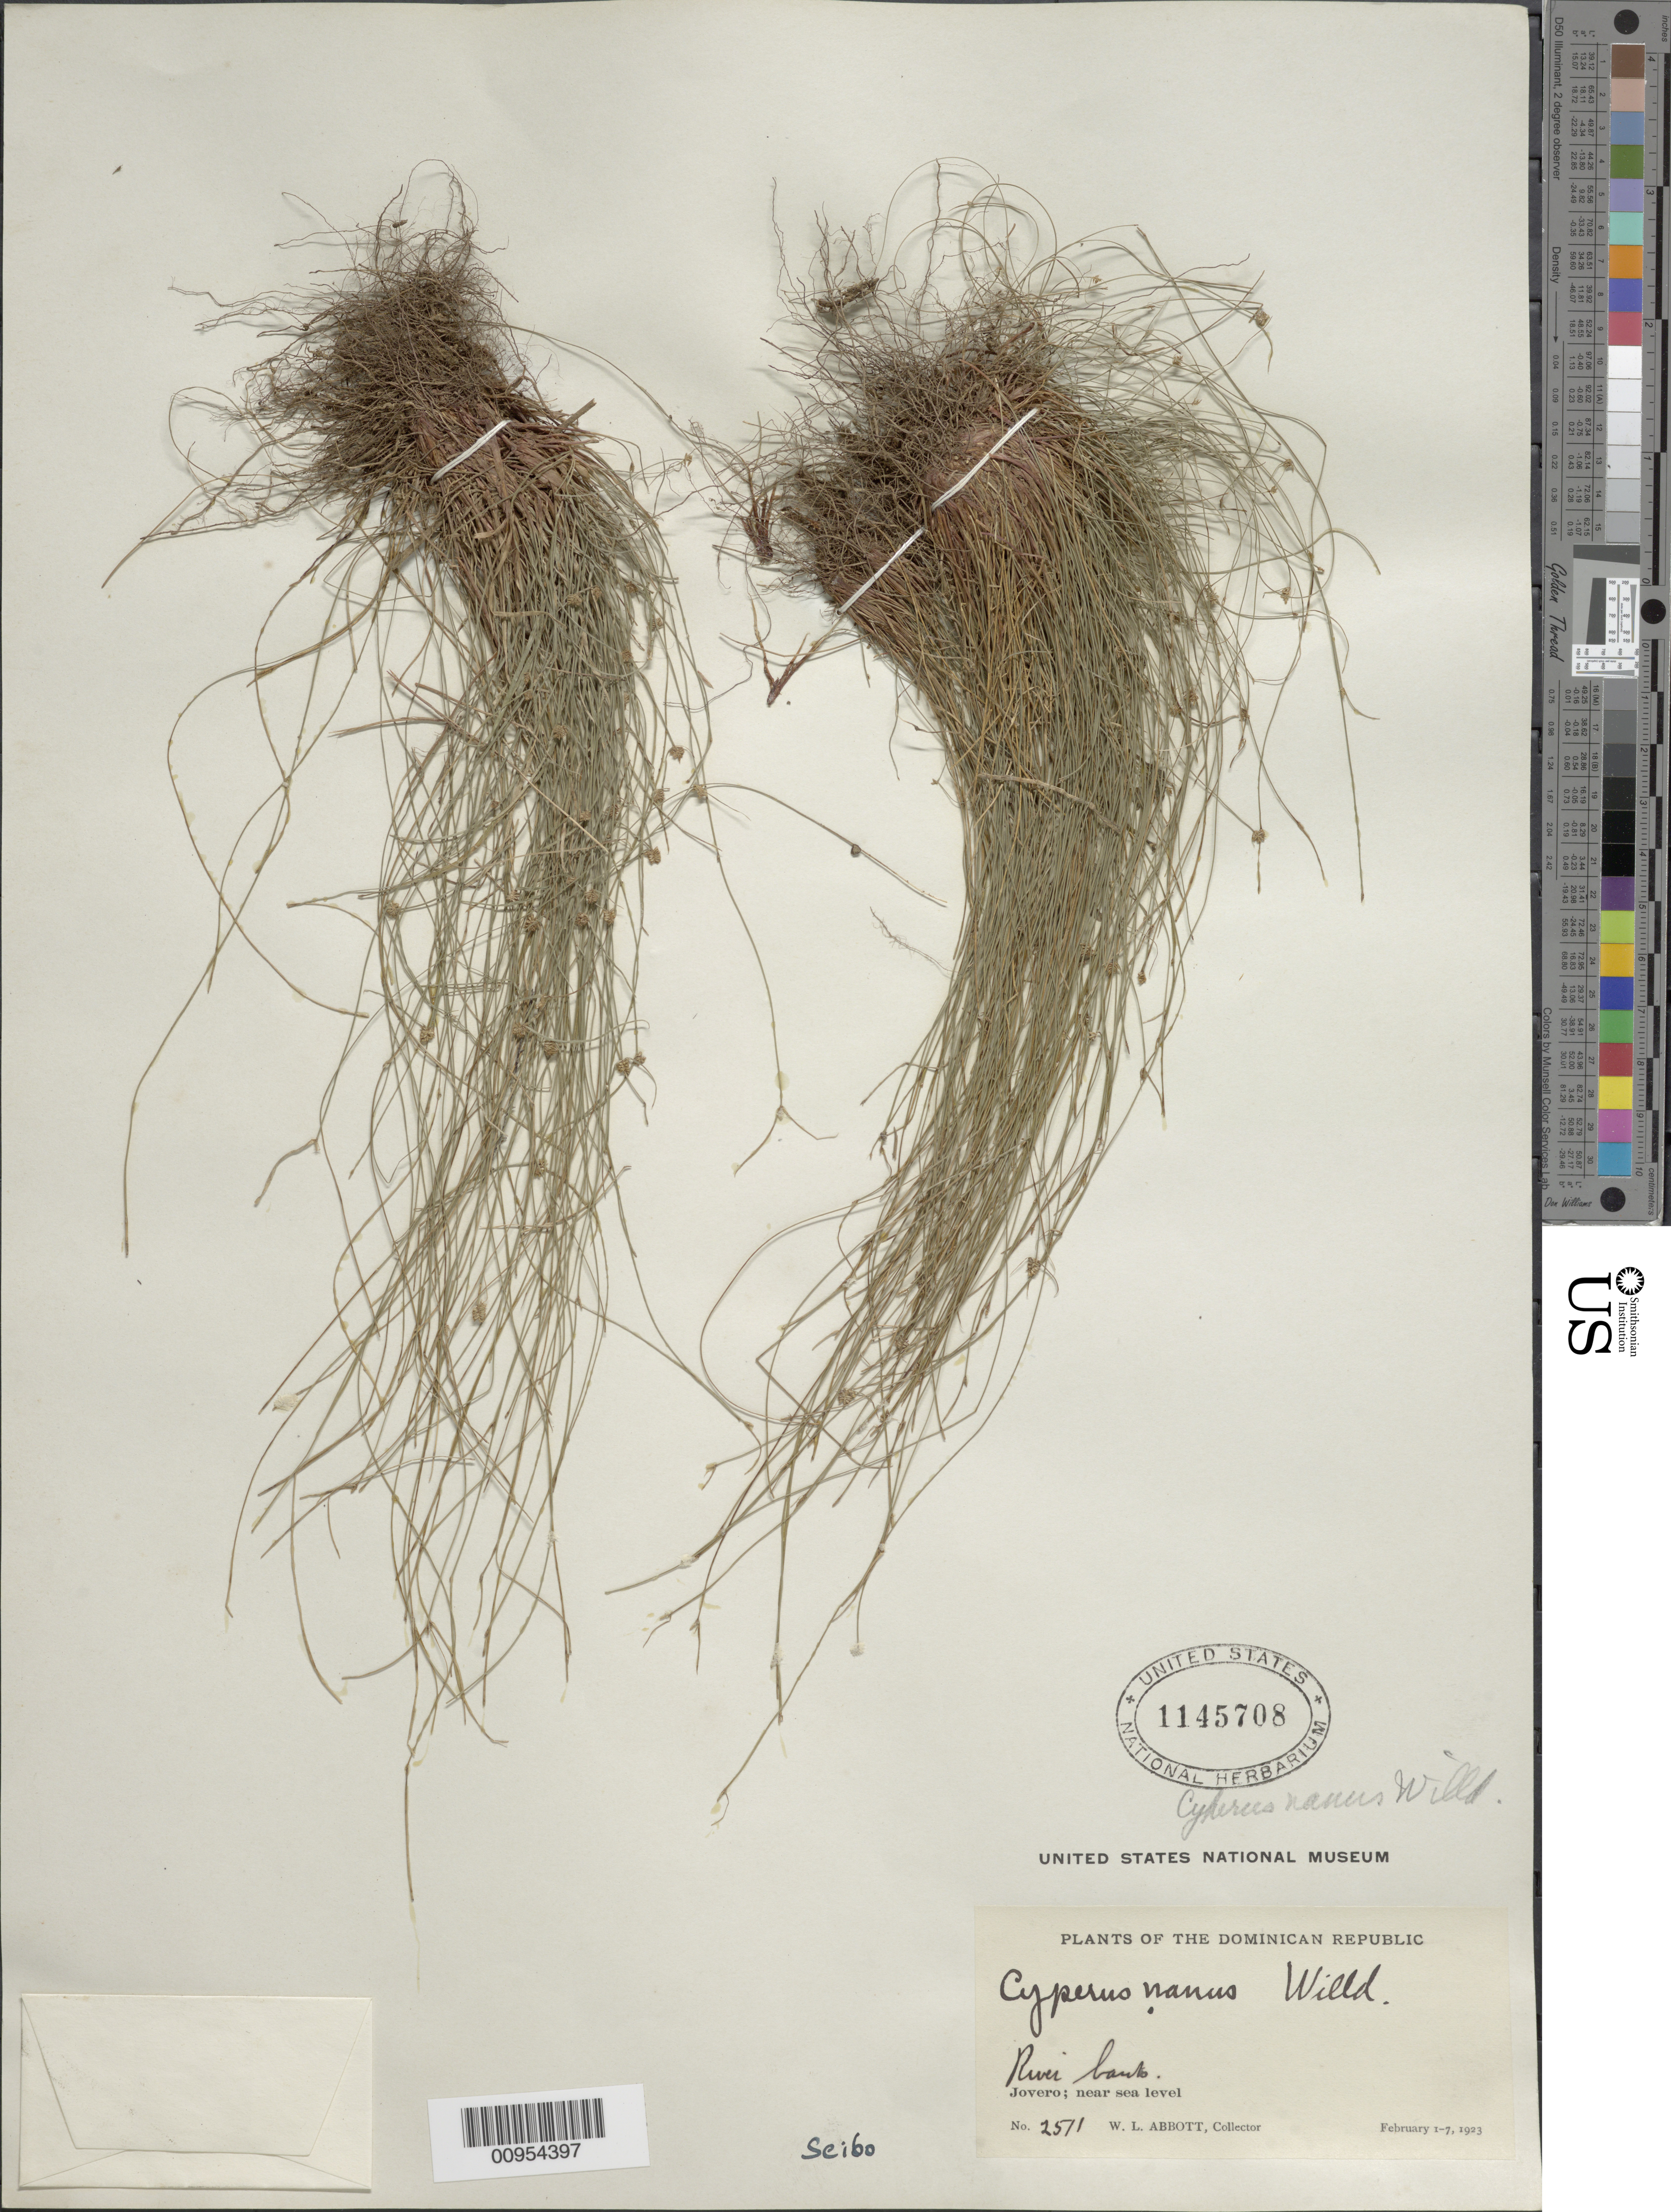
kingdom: Plantae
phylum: Tracheophyta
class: Liliopsida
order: Poales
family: Cyperaceae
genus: Cyperus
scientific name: Cyperus nanus var. nanus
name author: Willd.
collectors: W. L. Abbott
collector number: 2571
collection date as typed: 01 Feb 1923 to 07 Feb 1923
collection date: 1923-02-01/1923-02-07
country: Dominican Republic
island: Hispaniola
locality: Jovero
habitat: River bank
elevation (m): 0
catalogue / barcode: US 1145708